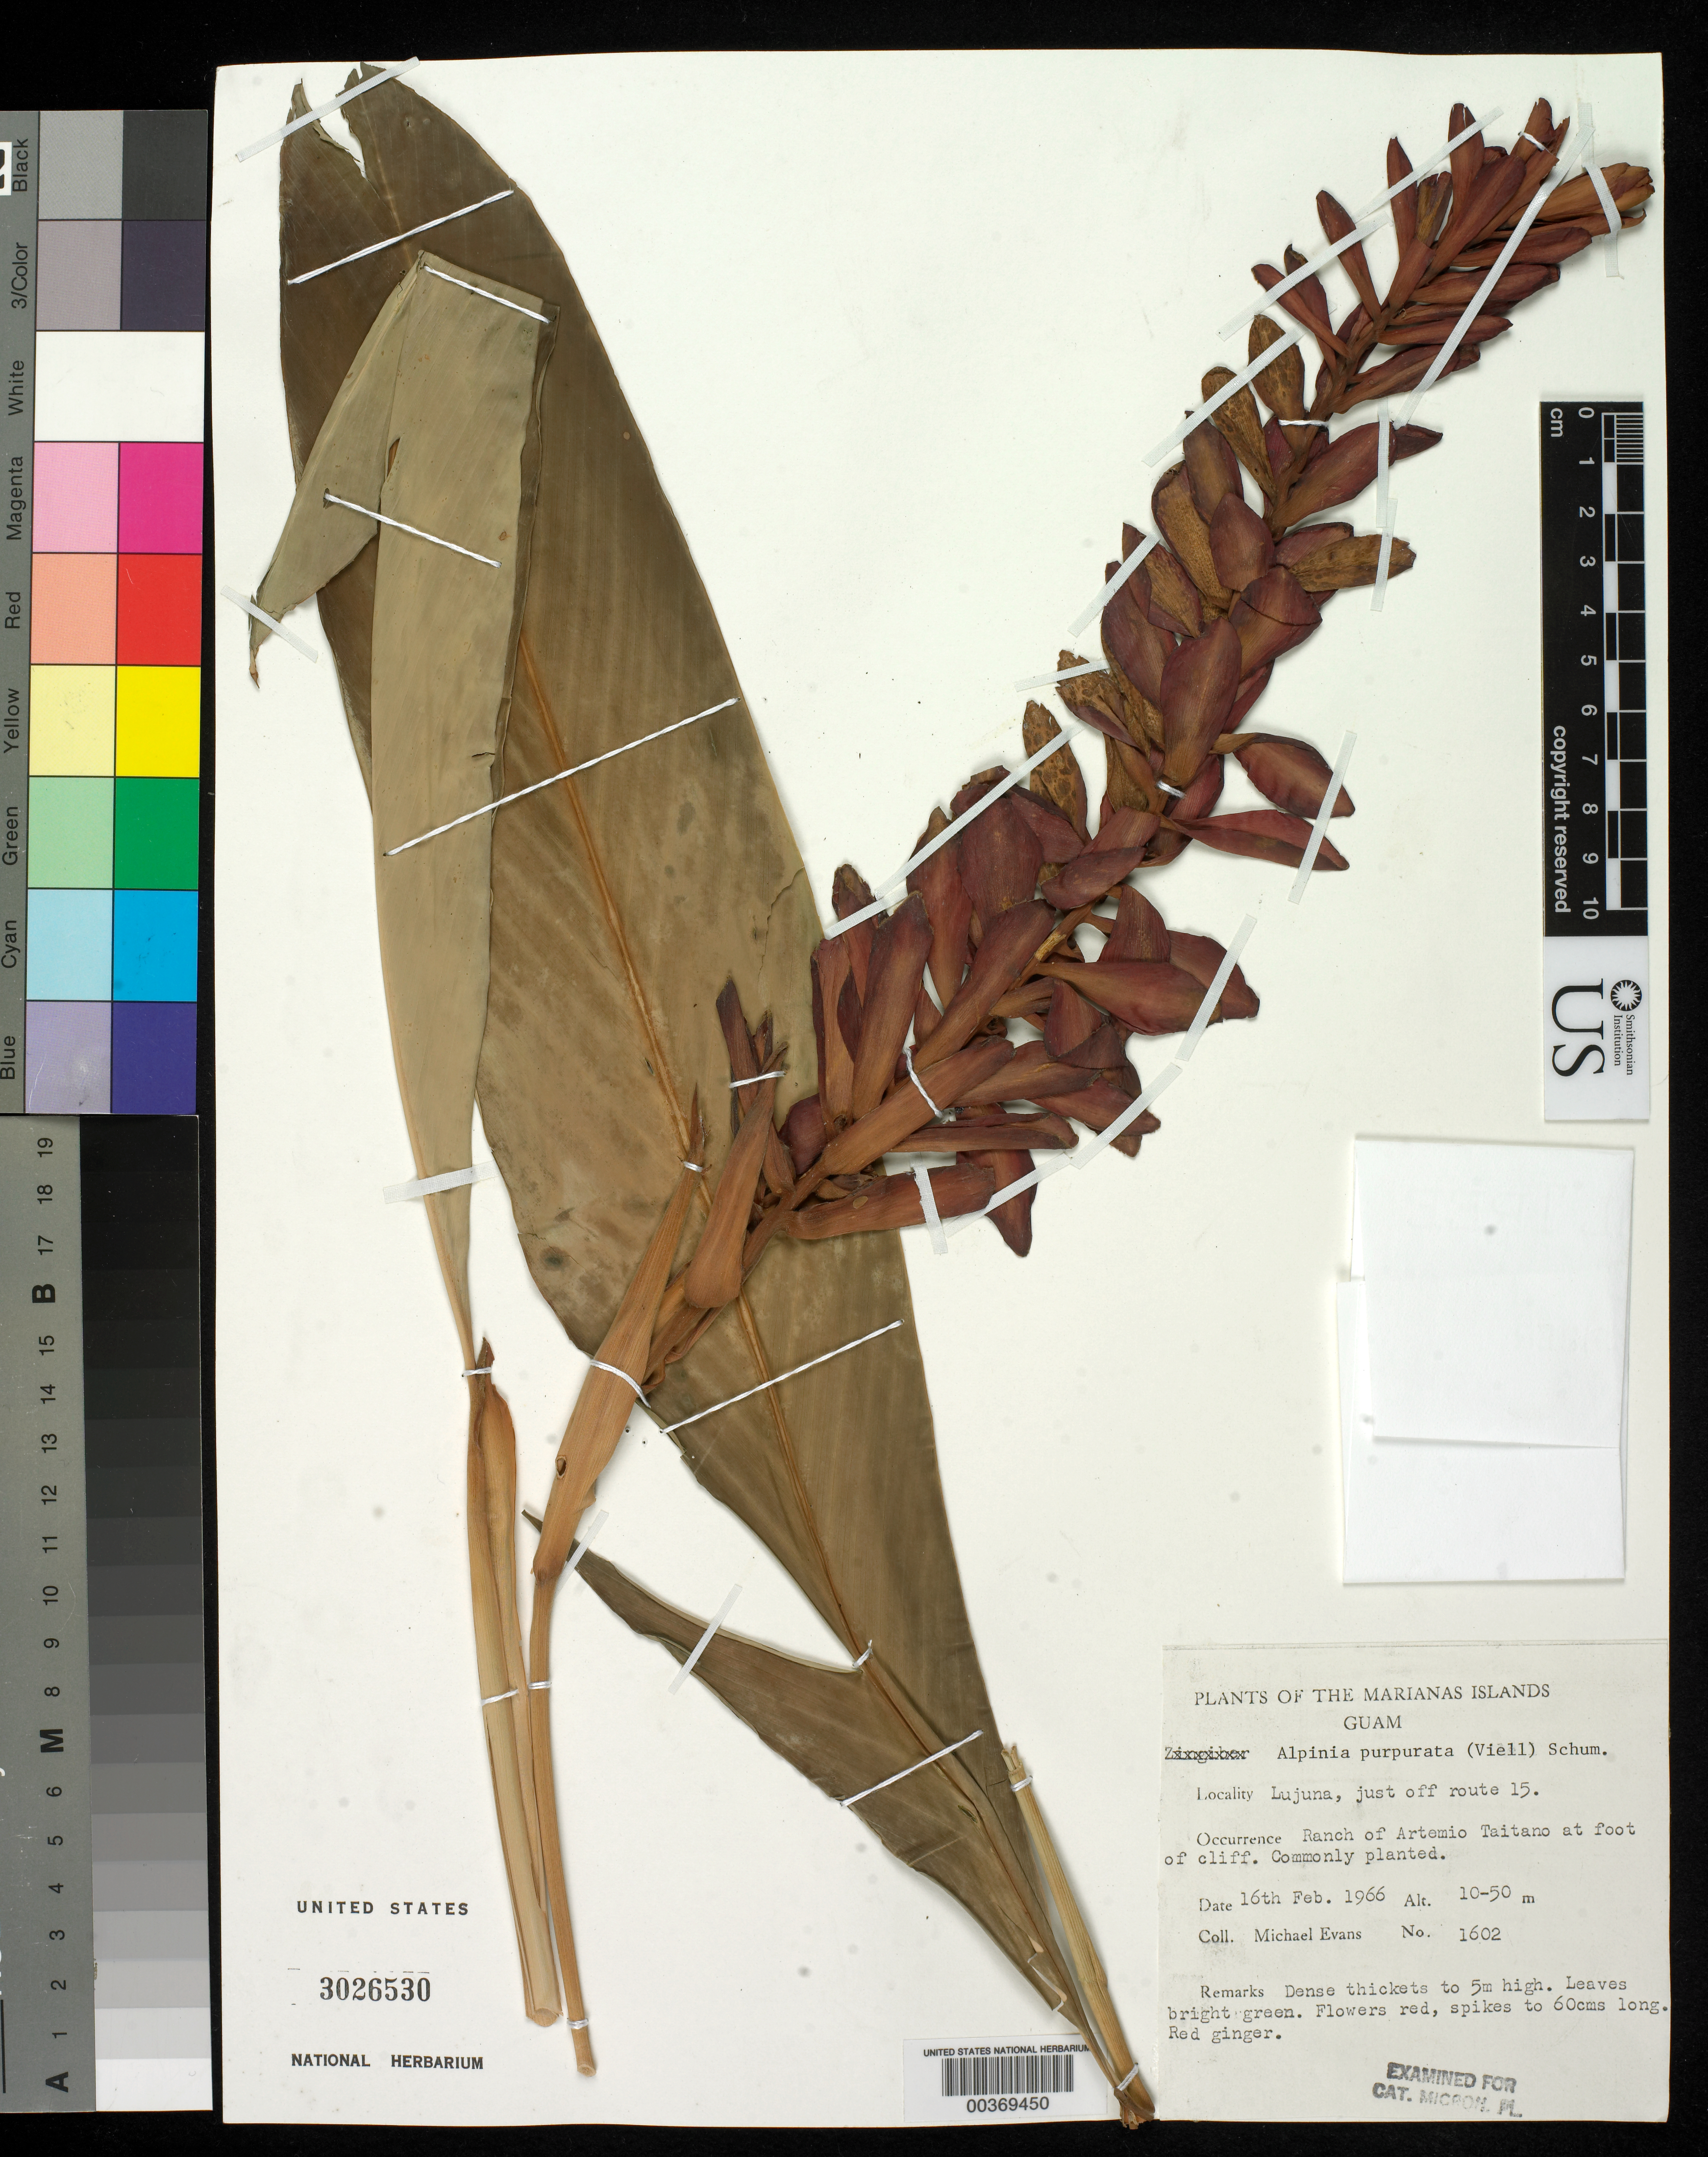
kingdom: Plantae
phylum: Tracheophyta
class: Liliopsida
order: Zingiberales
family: Zingiberaceae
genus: Alpinia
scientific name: Alpinia purpurata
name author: (Veill.) K. Schum.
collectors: M. Evans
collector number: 1602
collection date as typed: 16 Feb 1966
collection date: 1966-02-16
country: Guam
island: Guam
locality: Lujana, just off route 15, on ranch of Artemio Taitano at foot of cliff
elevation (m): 10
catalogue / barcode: US 3026530